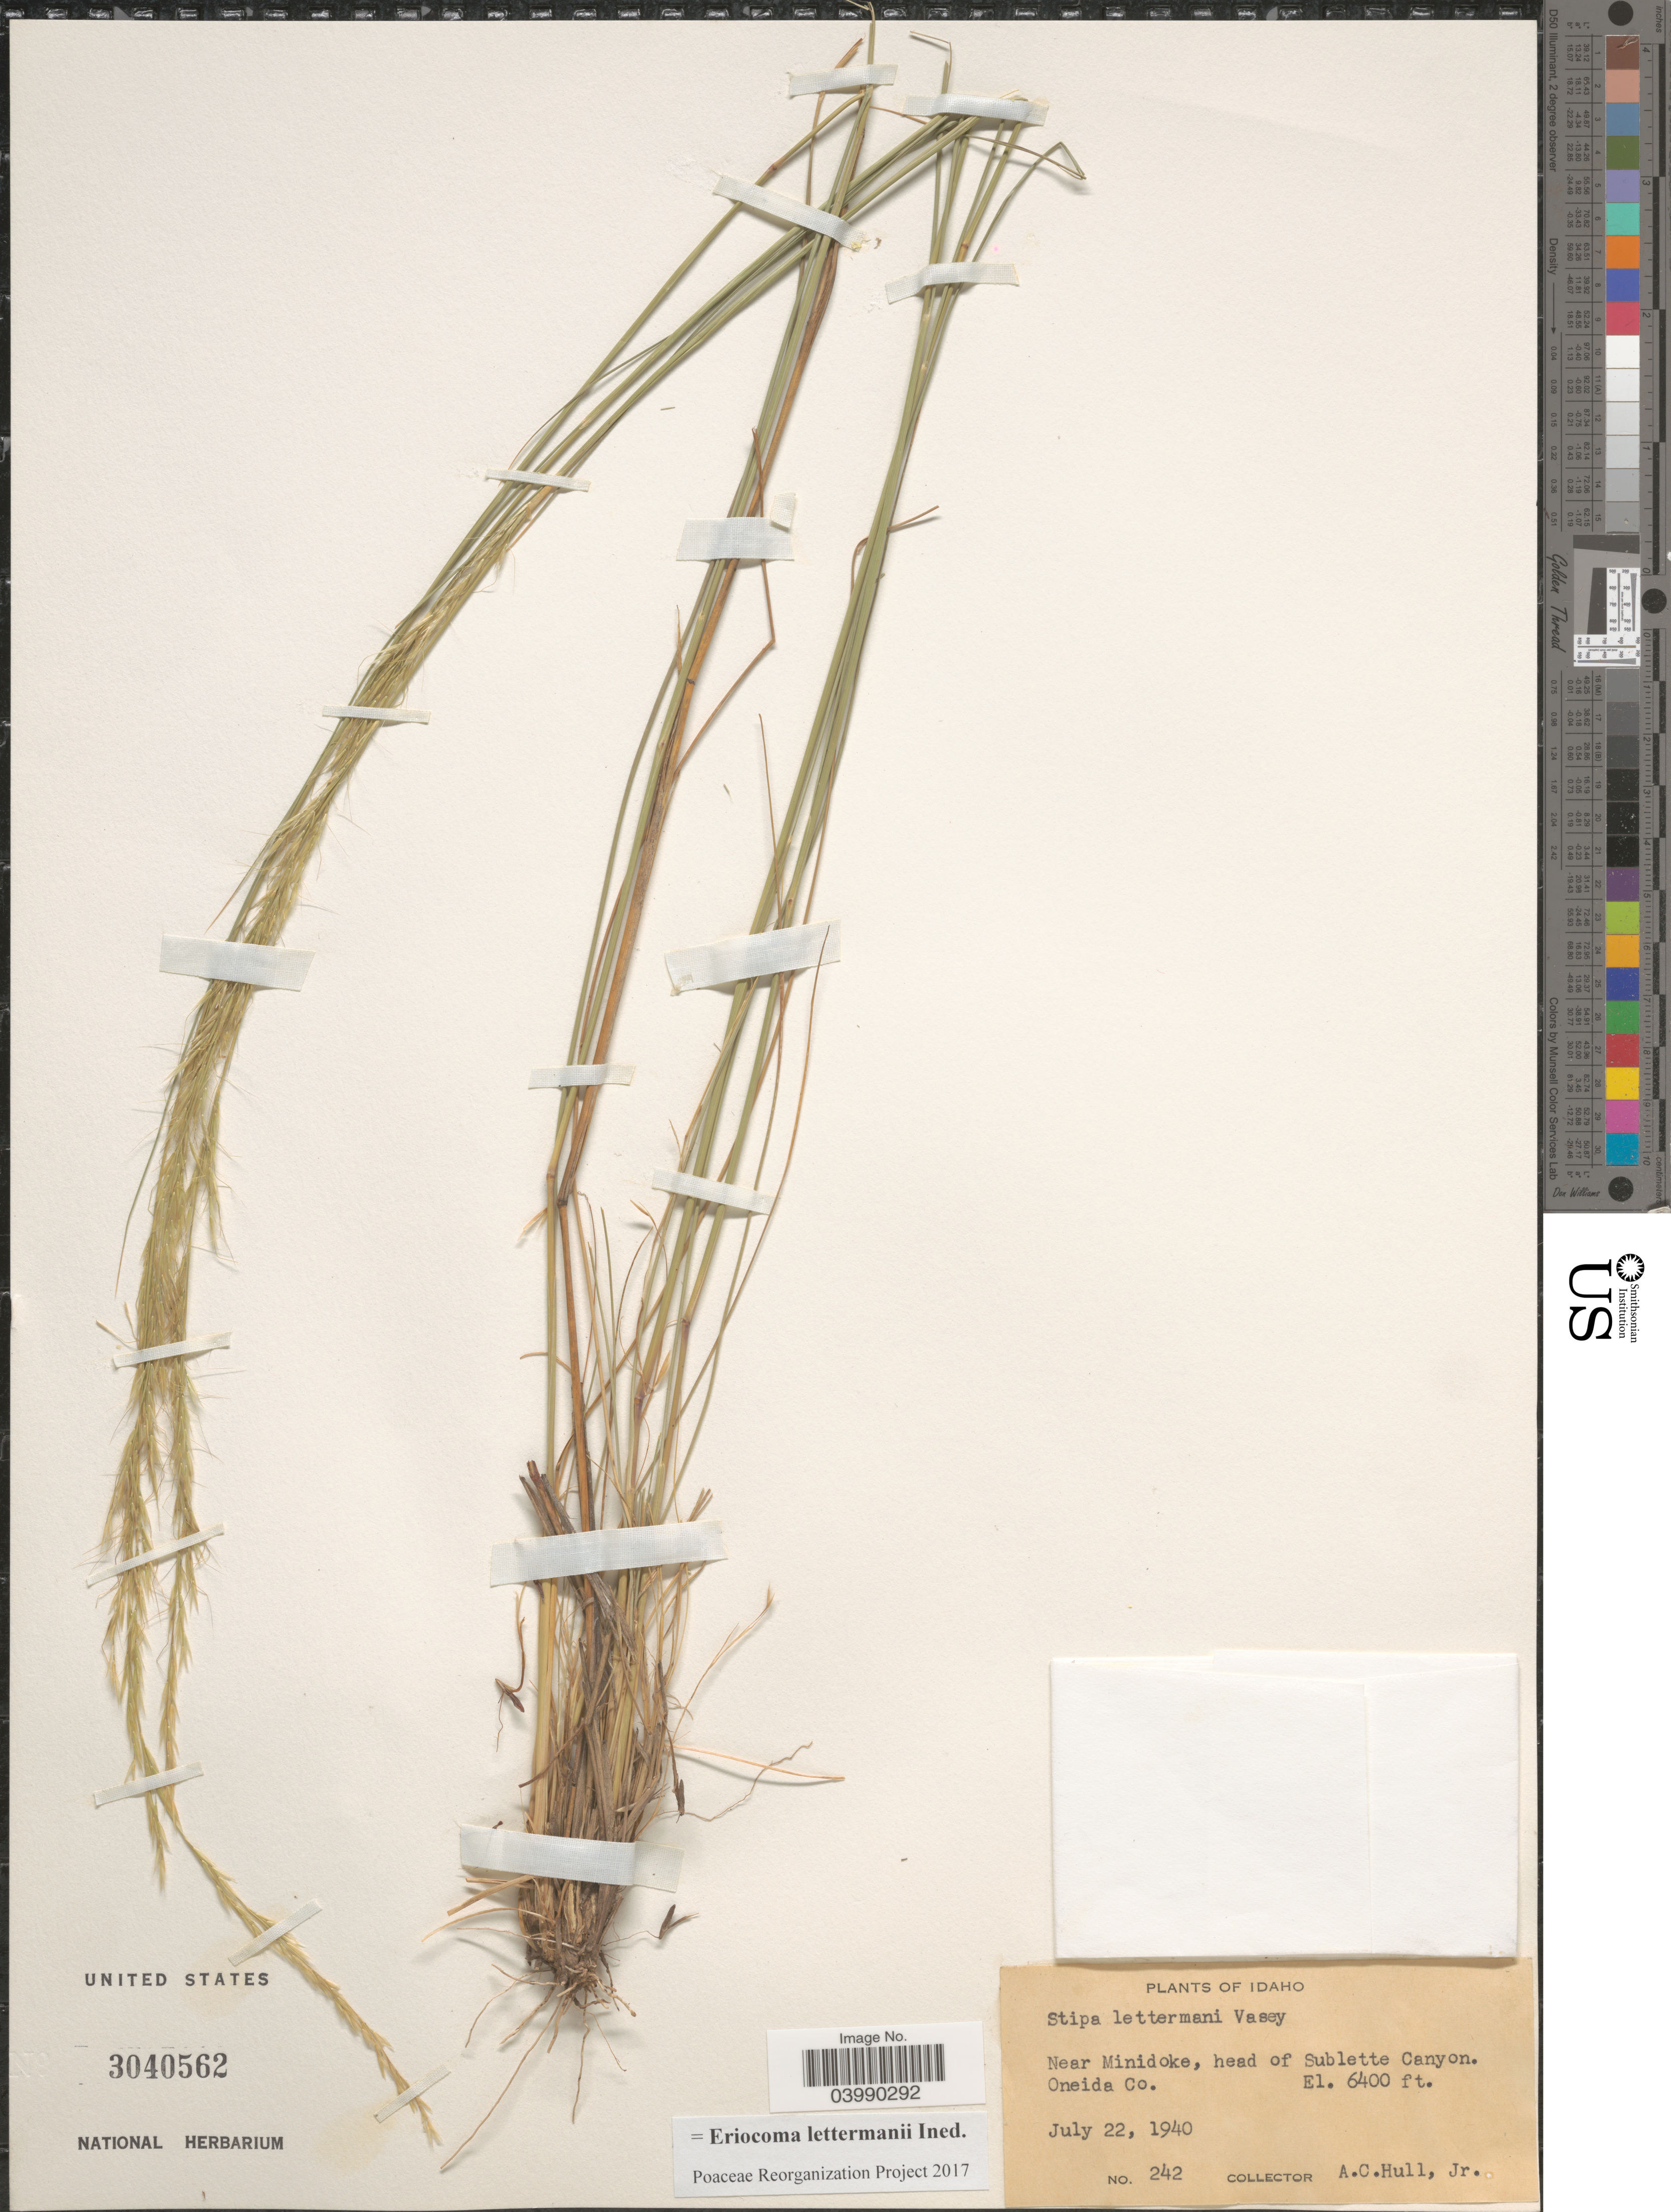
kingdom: Plantae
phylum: Tracheophyta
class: Liliopsida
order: Poales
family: Poaceae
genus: Eriocoma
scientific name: Eriocoma lettermanii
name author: (Vasey) Romasch.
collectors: A. Hull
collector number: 242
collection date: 1940-07-22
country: United States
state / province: Idaho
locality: Near Minidoke, head of Sublette Canyon. Oneida Co.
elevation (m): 1951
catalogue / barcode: US 3040562